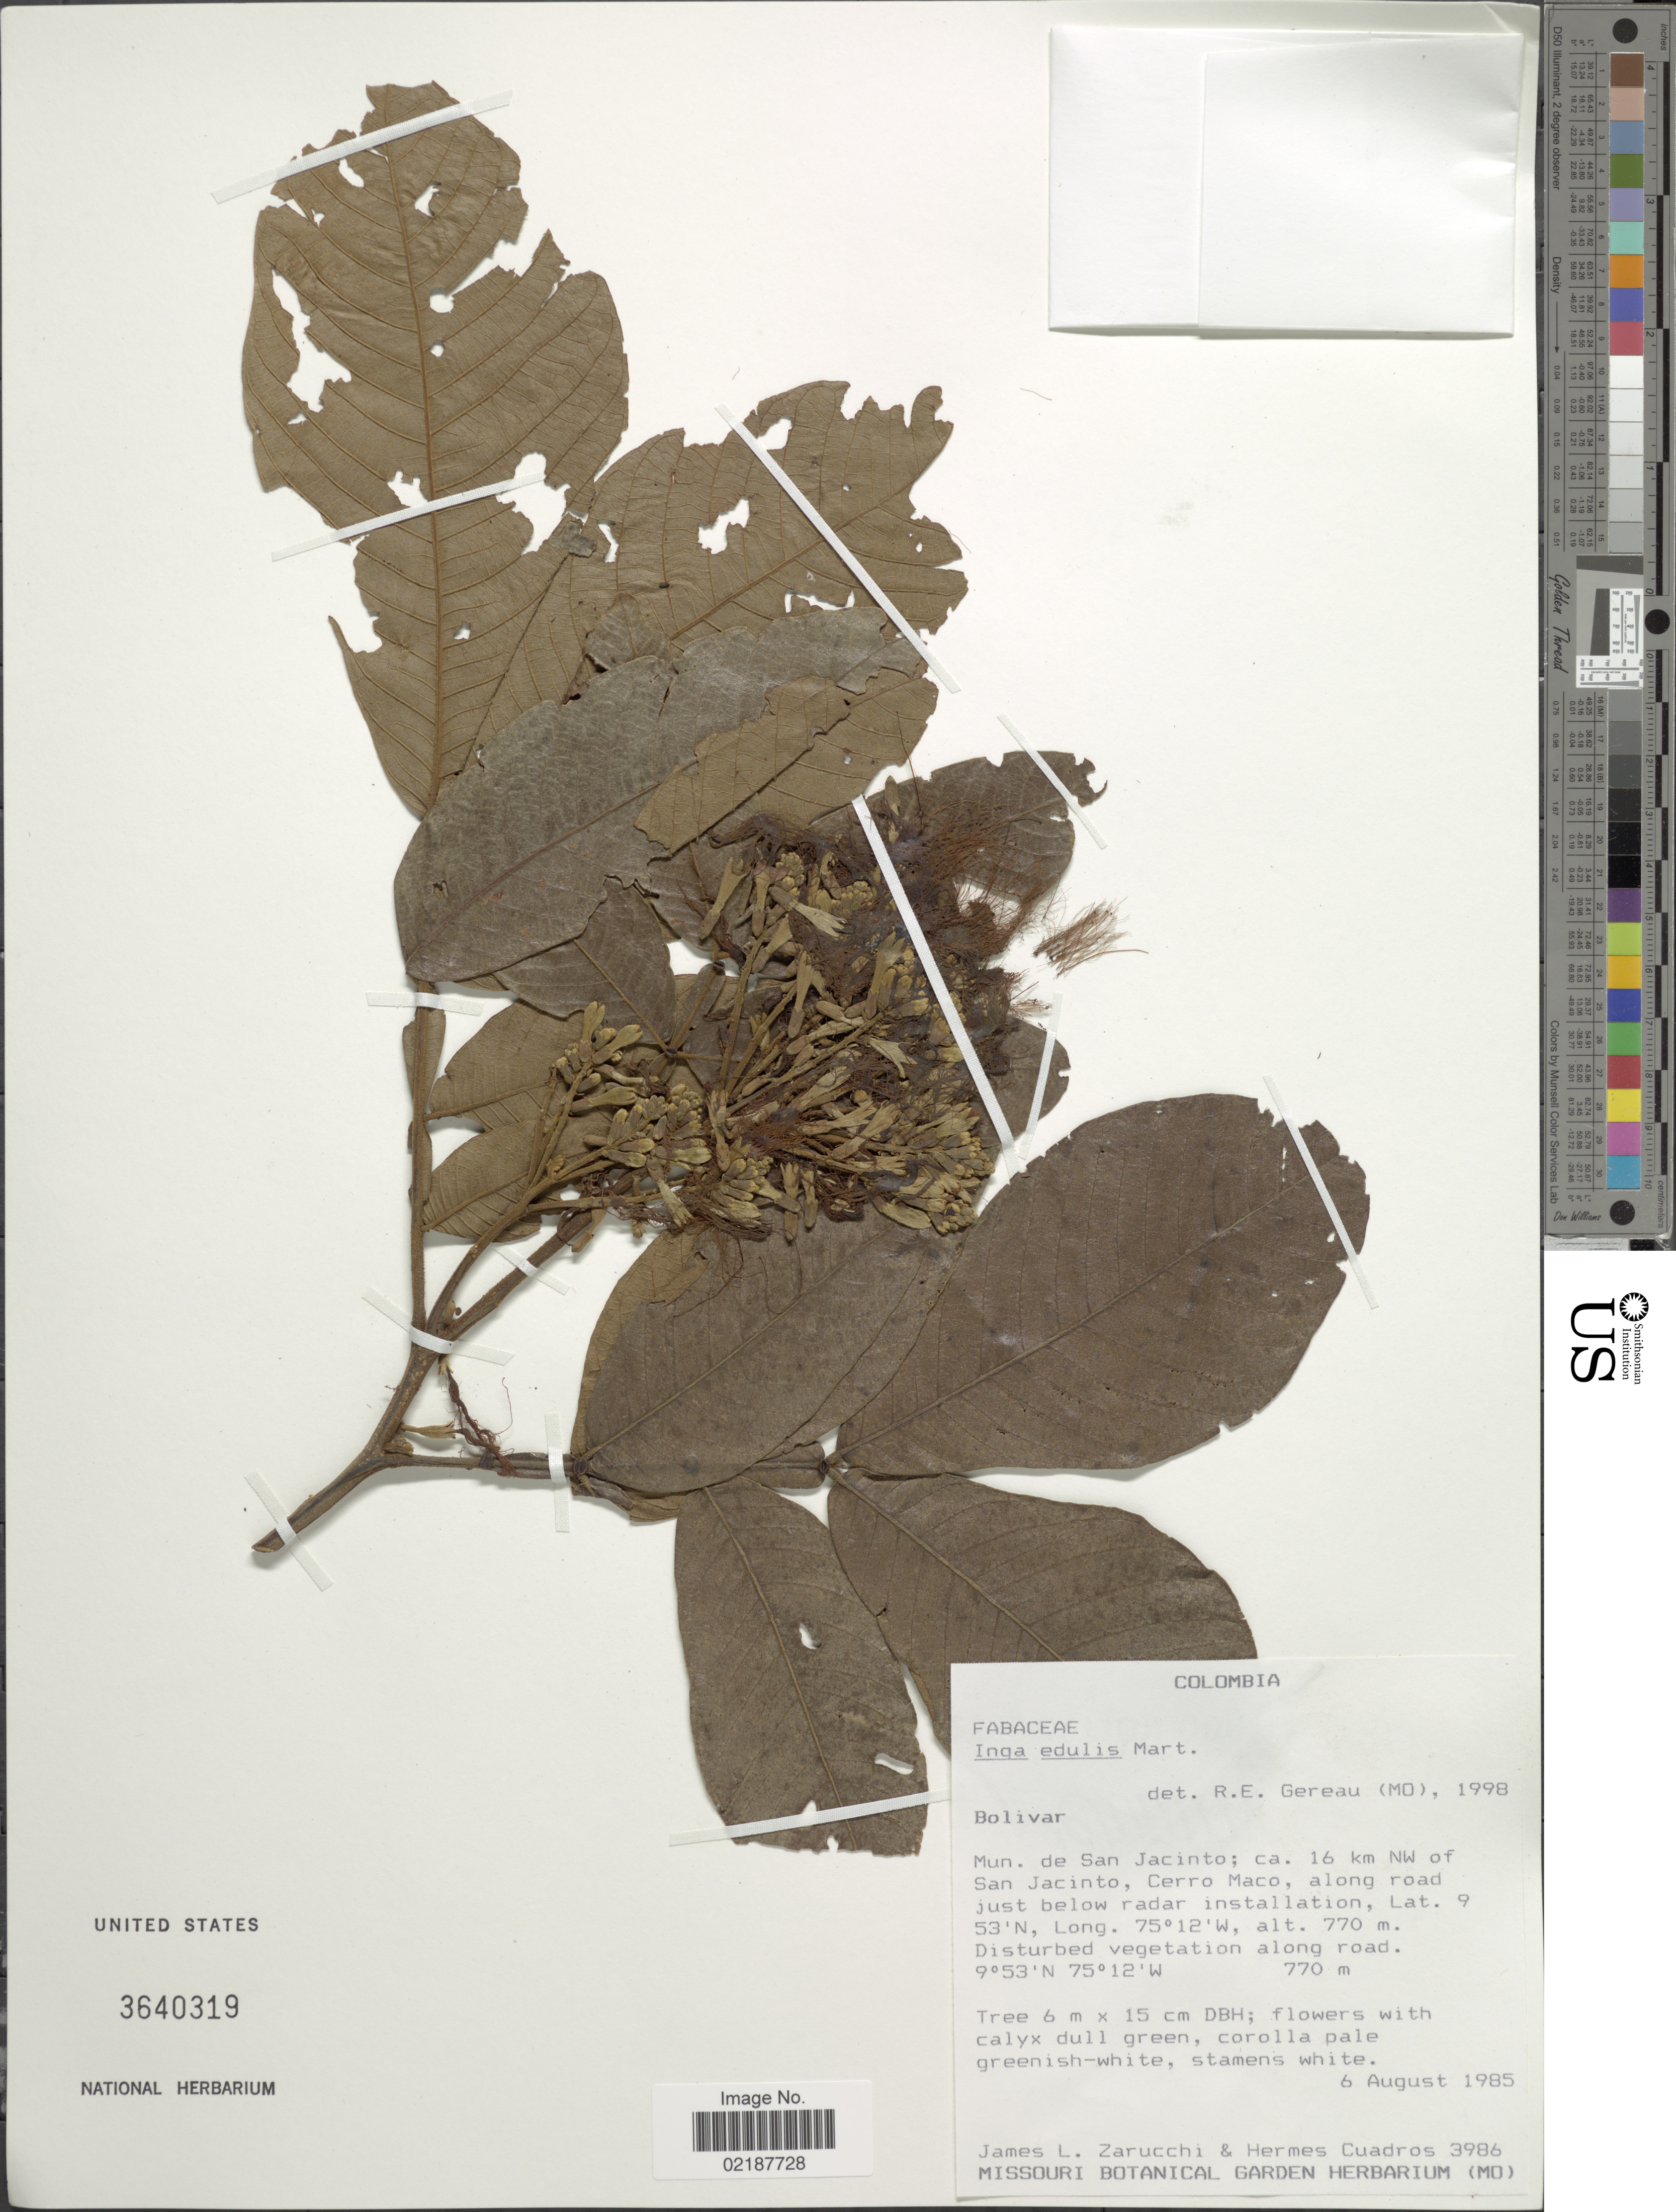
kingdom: Plantae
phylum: Tracheophyta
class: Magnoliopsida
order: Fabales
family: Fabaceae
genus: Inga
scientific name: Inga edulis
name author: Mart.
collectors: J. L. Zarucchi & H. Cuadros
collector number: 3986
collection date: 1985-08-06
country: Colombia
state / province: Bolívar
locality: Mun. de San Jacinto: ca. 16 km NW of San Jacinto, Cerro Maco, along road just below radar installation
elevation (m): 770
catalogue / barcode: US 3640319